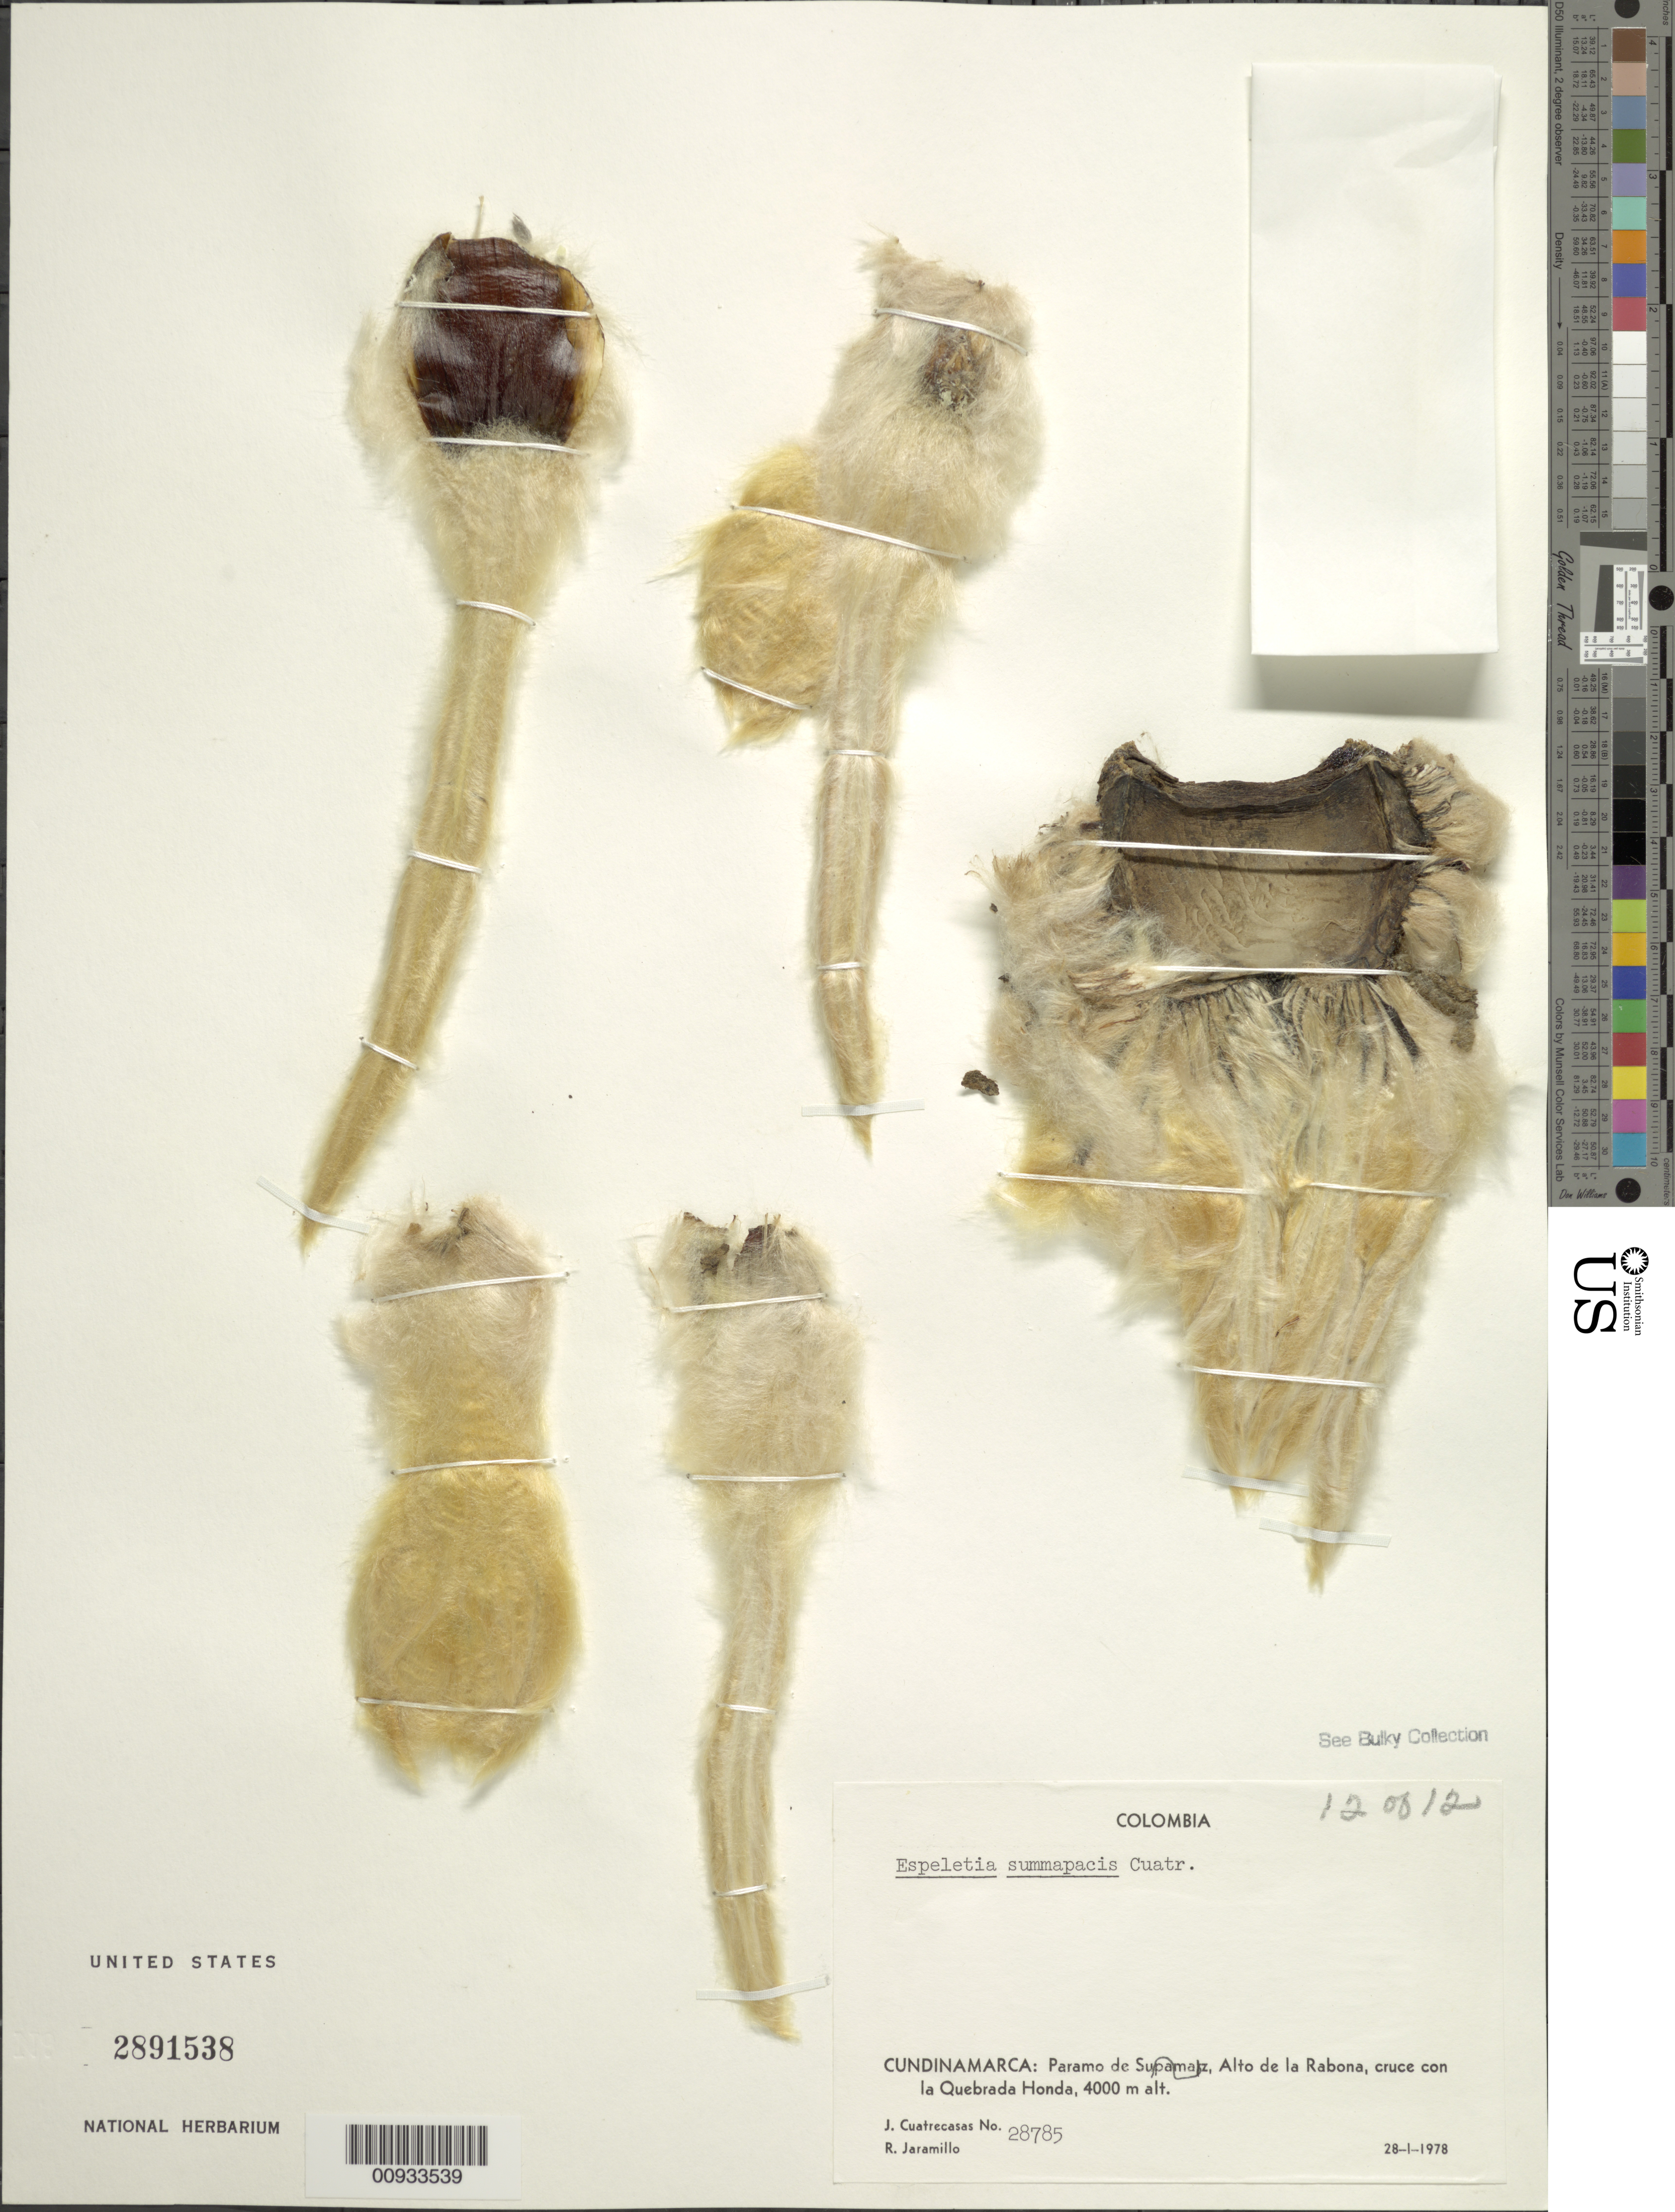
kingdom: Plantae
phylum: Tracheophyta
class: Magnoliopsida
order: Asterales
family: Asteraceae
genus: Espeletia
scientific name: Espeletia summapacis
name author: Cuatrec.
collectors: J. Cuatrecasas & R. Jaramillo M.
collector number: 28785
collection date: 1978-01-28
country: Colombia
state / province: Cundinamarca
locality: Paramo de, Alto de la Rabona, cruce con la Quebrada Honda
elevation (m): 4000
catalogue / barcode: US 2891538